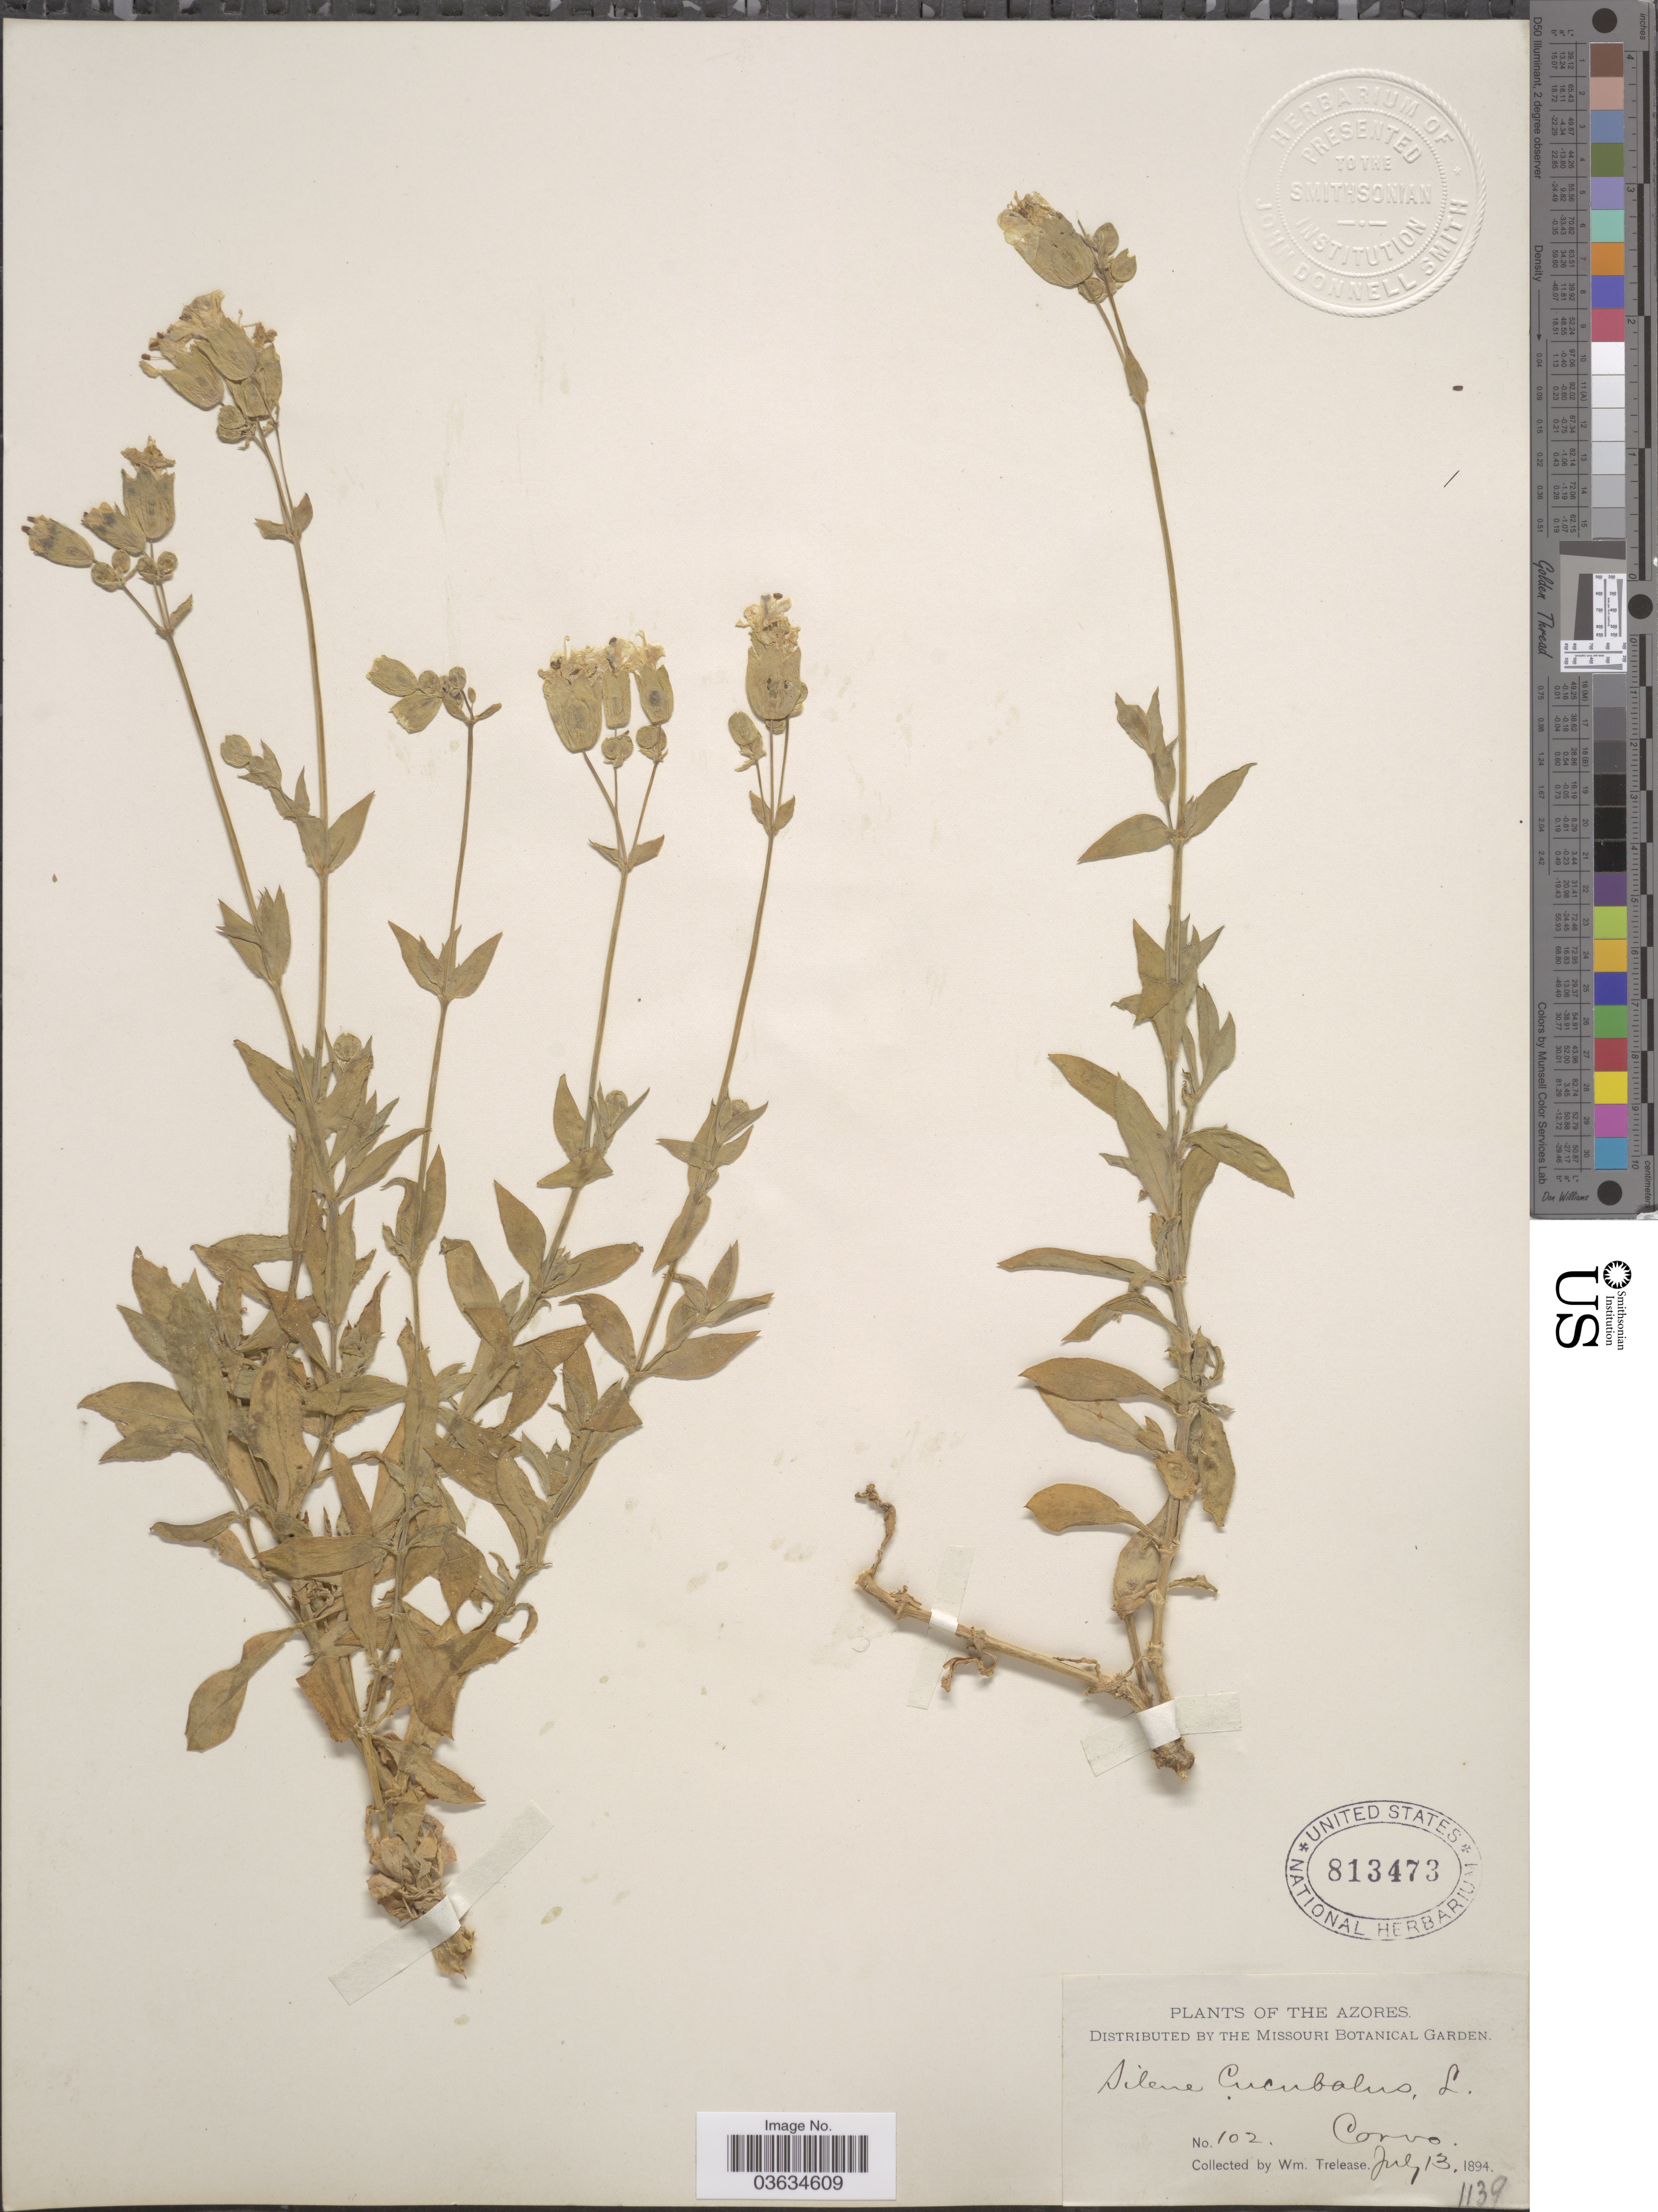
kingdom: Plantae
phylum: Tracheophyta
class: Magnoliopsida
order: Caryophyllales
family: Caryophyllaceae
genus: Silene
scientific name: Silene cucubalus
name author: L.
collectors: W. Trelease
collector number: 102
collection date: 1894-07-13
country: Portugal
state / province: Azores (Aut. Reg.)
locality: Corvo.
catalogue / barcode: US 813473